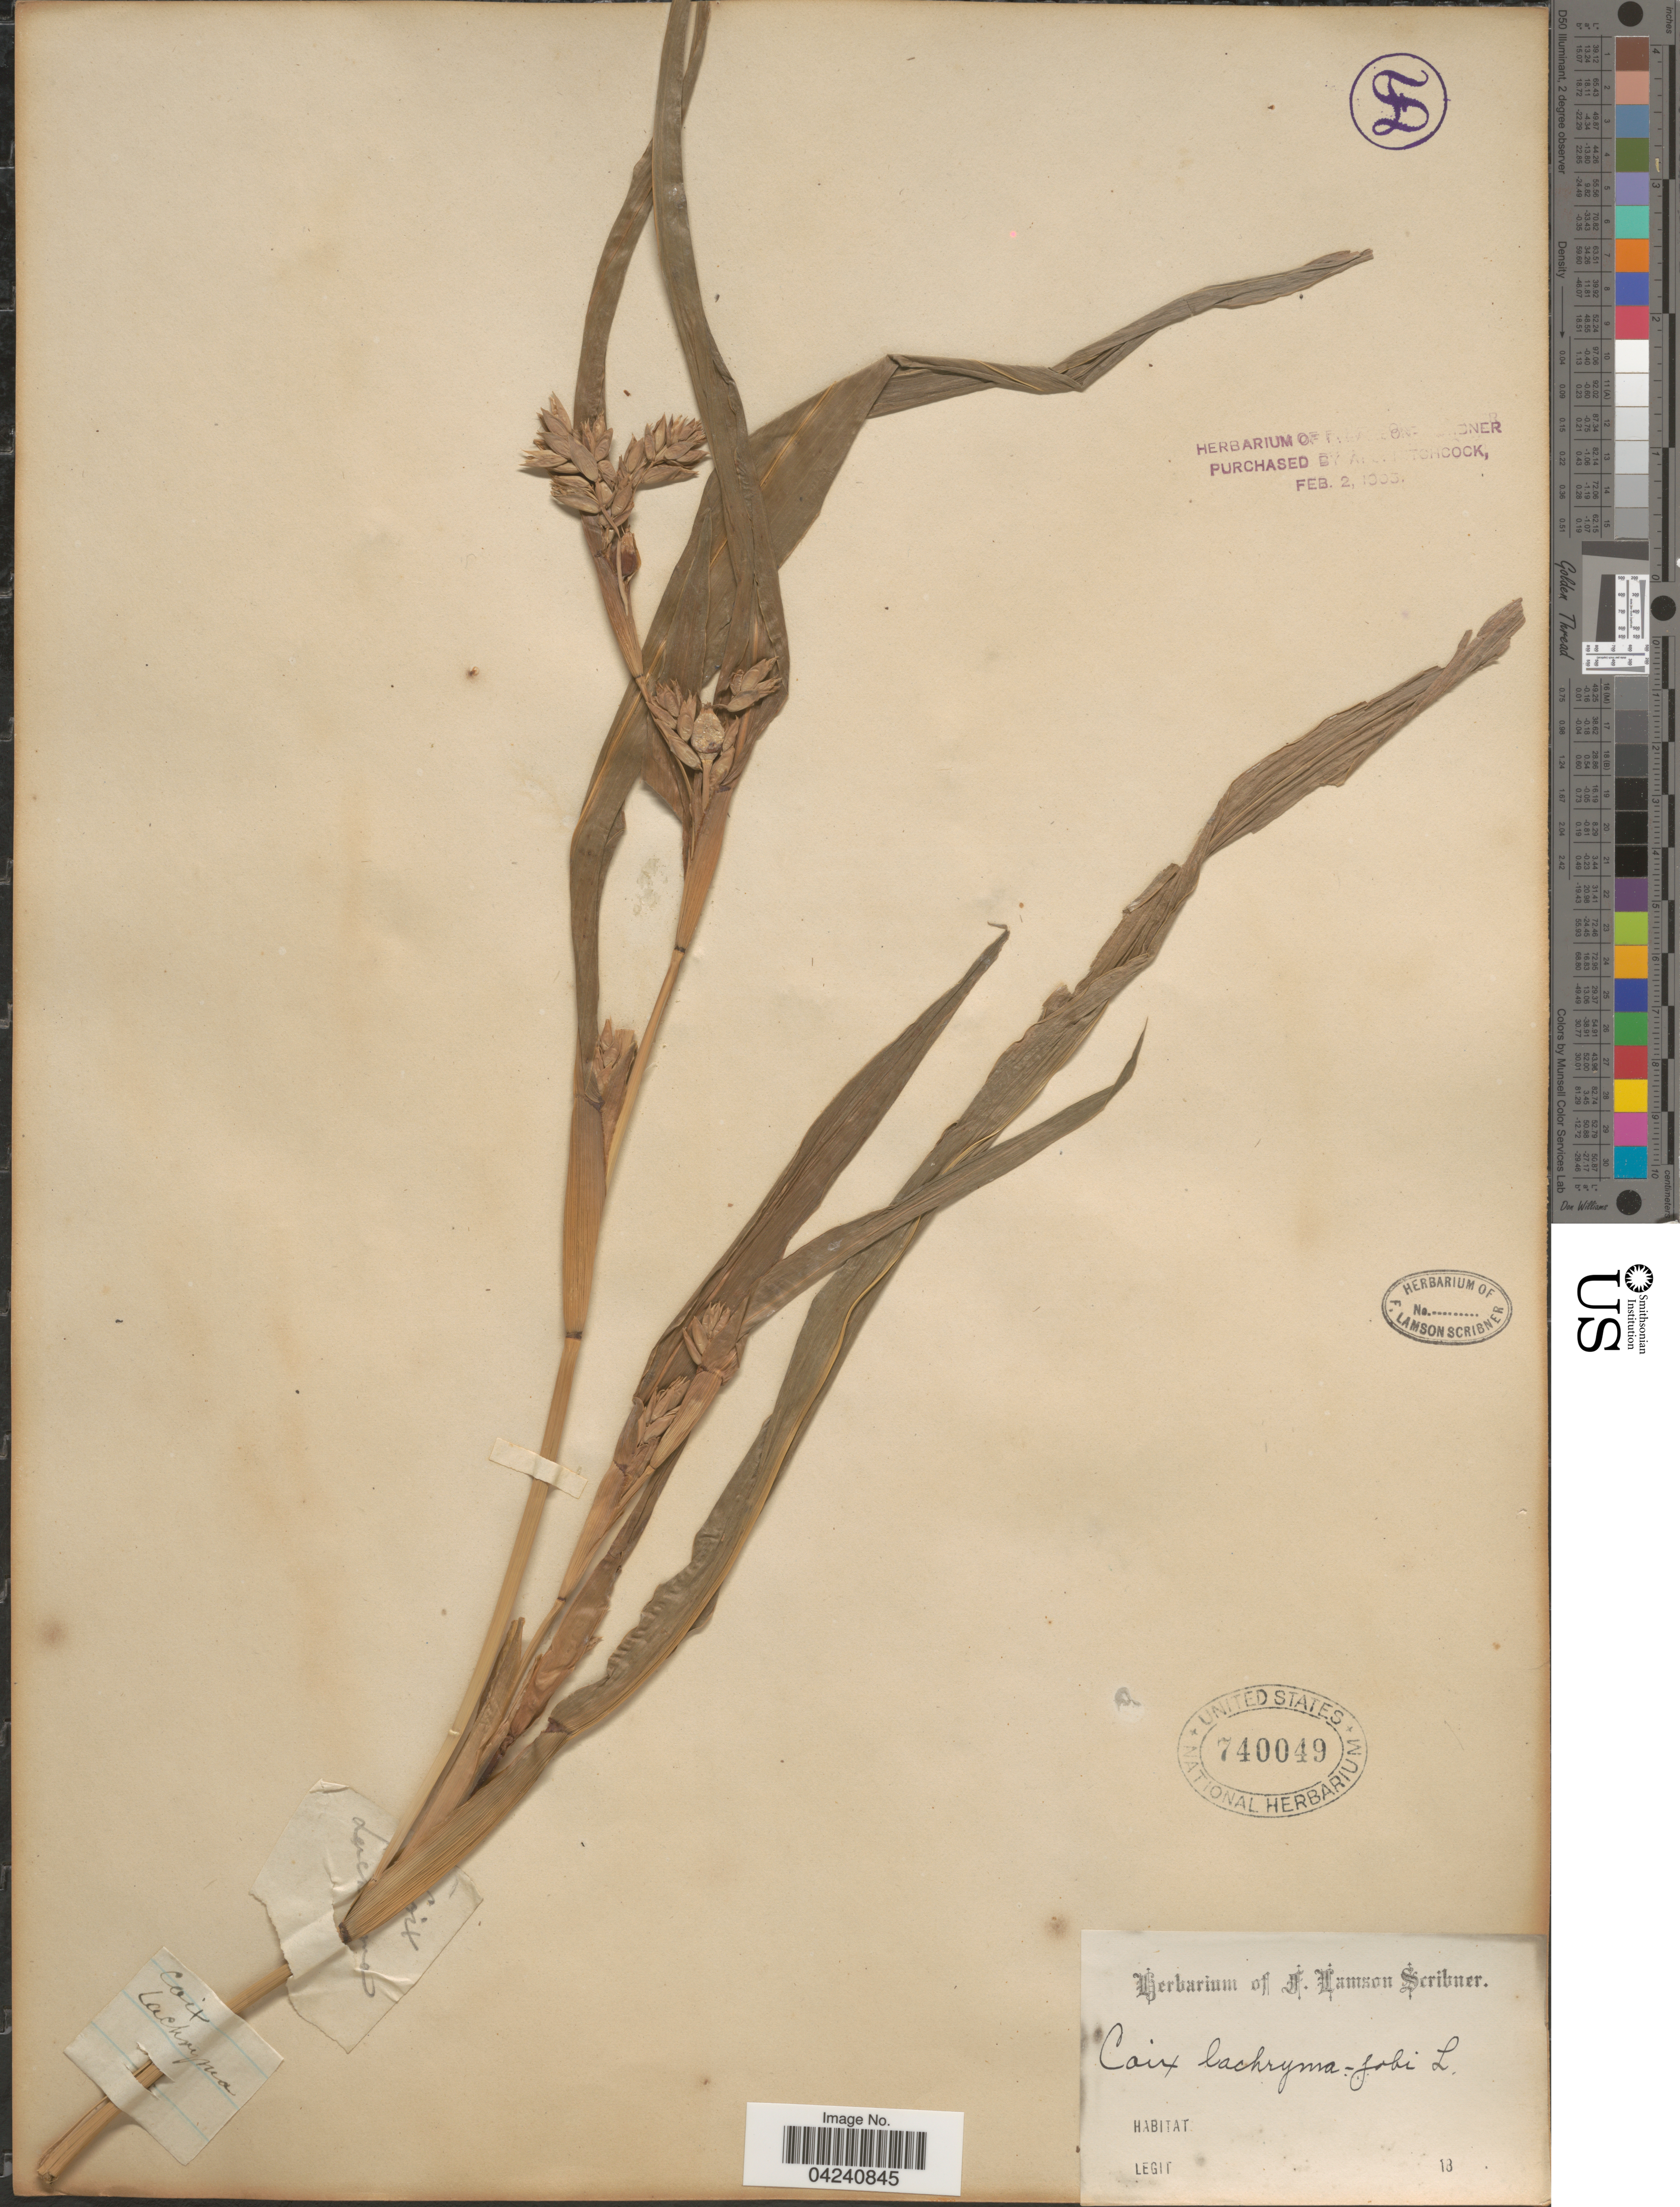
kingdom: Plantae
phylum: Tracheophyta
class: Liliopsida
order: Poales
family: Poaceae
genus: Coix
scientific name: Coix lacryma-jobi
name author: L.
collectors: ex herb. F. Lamson Scribner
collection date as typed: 18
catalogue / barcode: US 740049